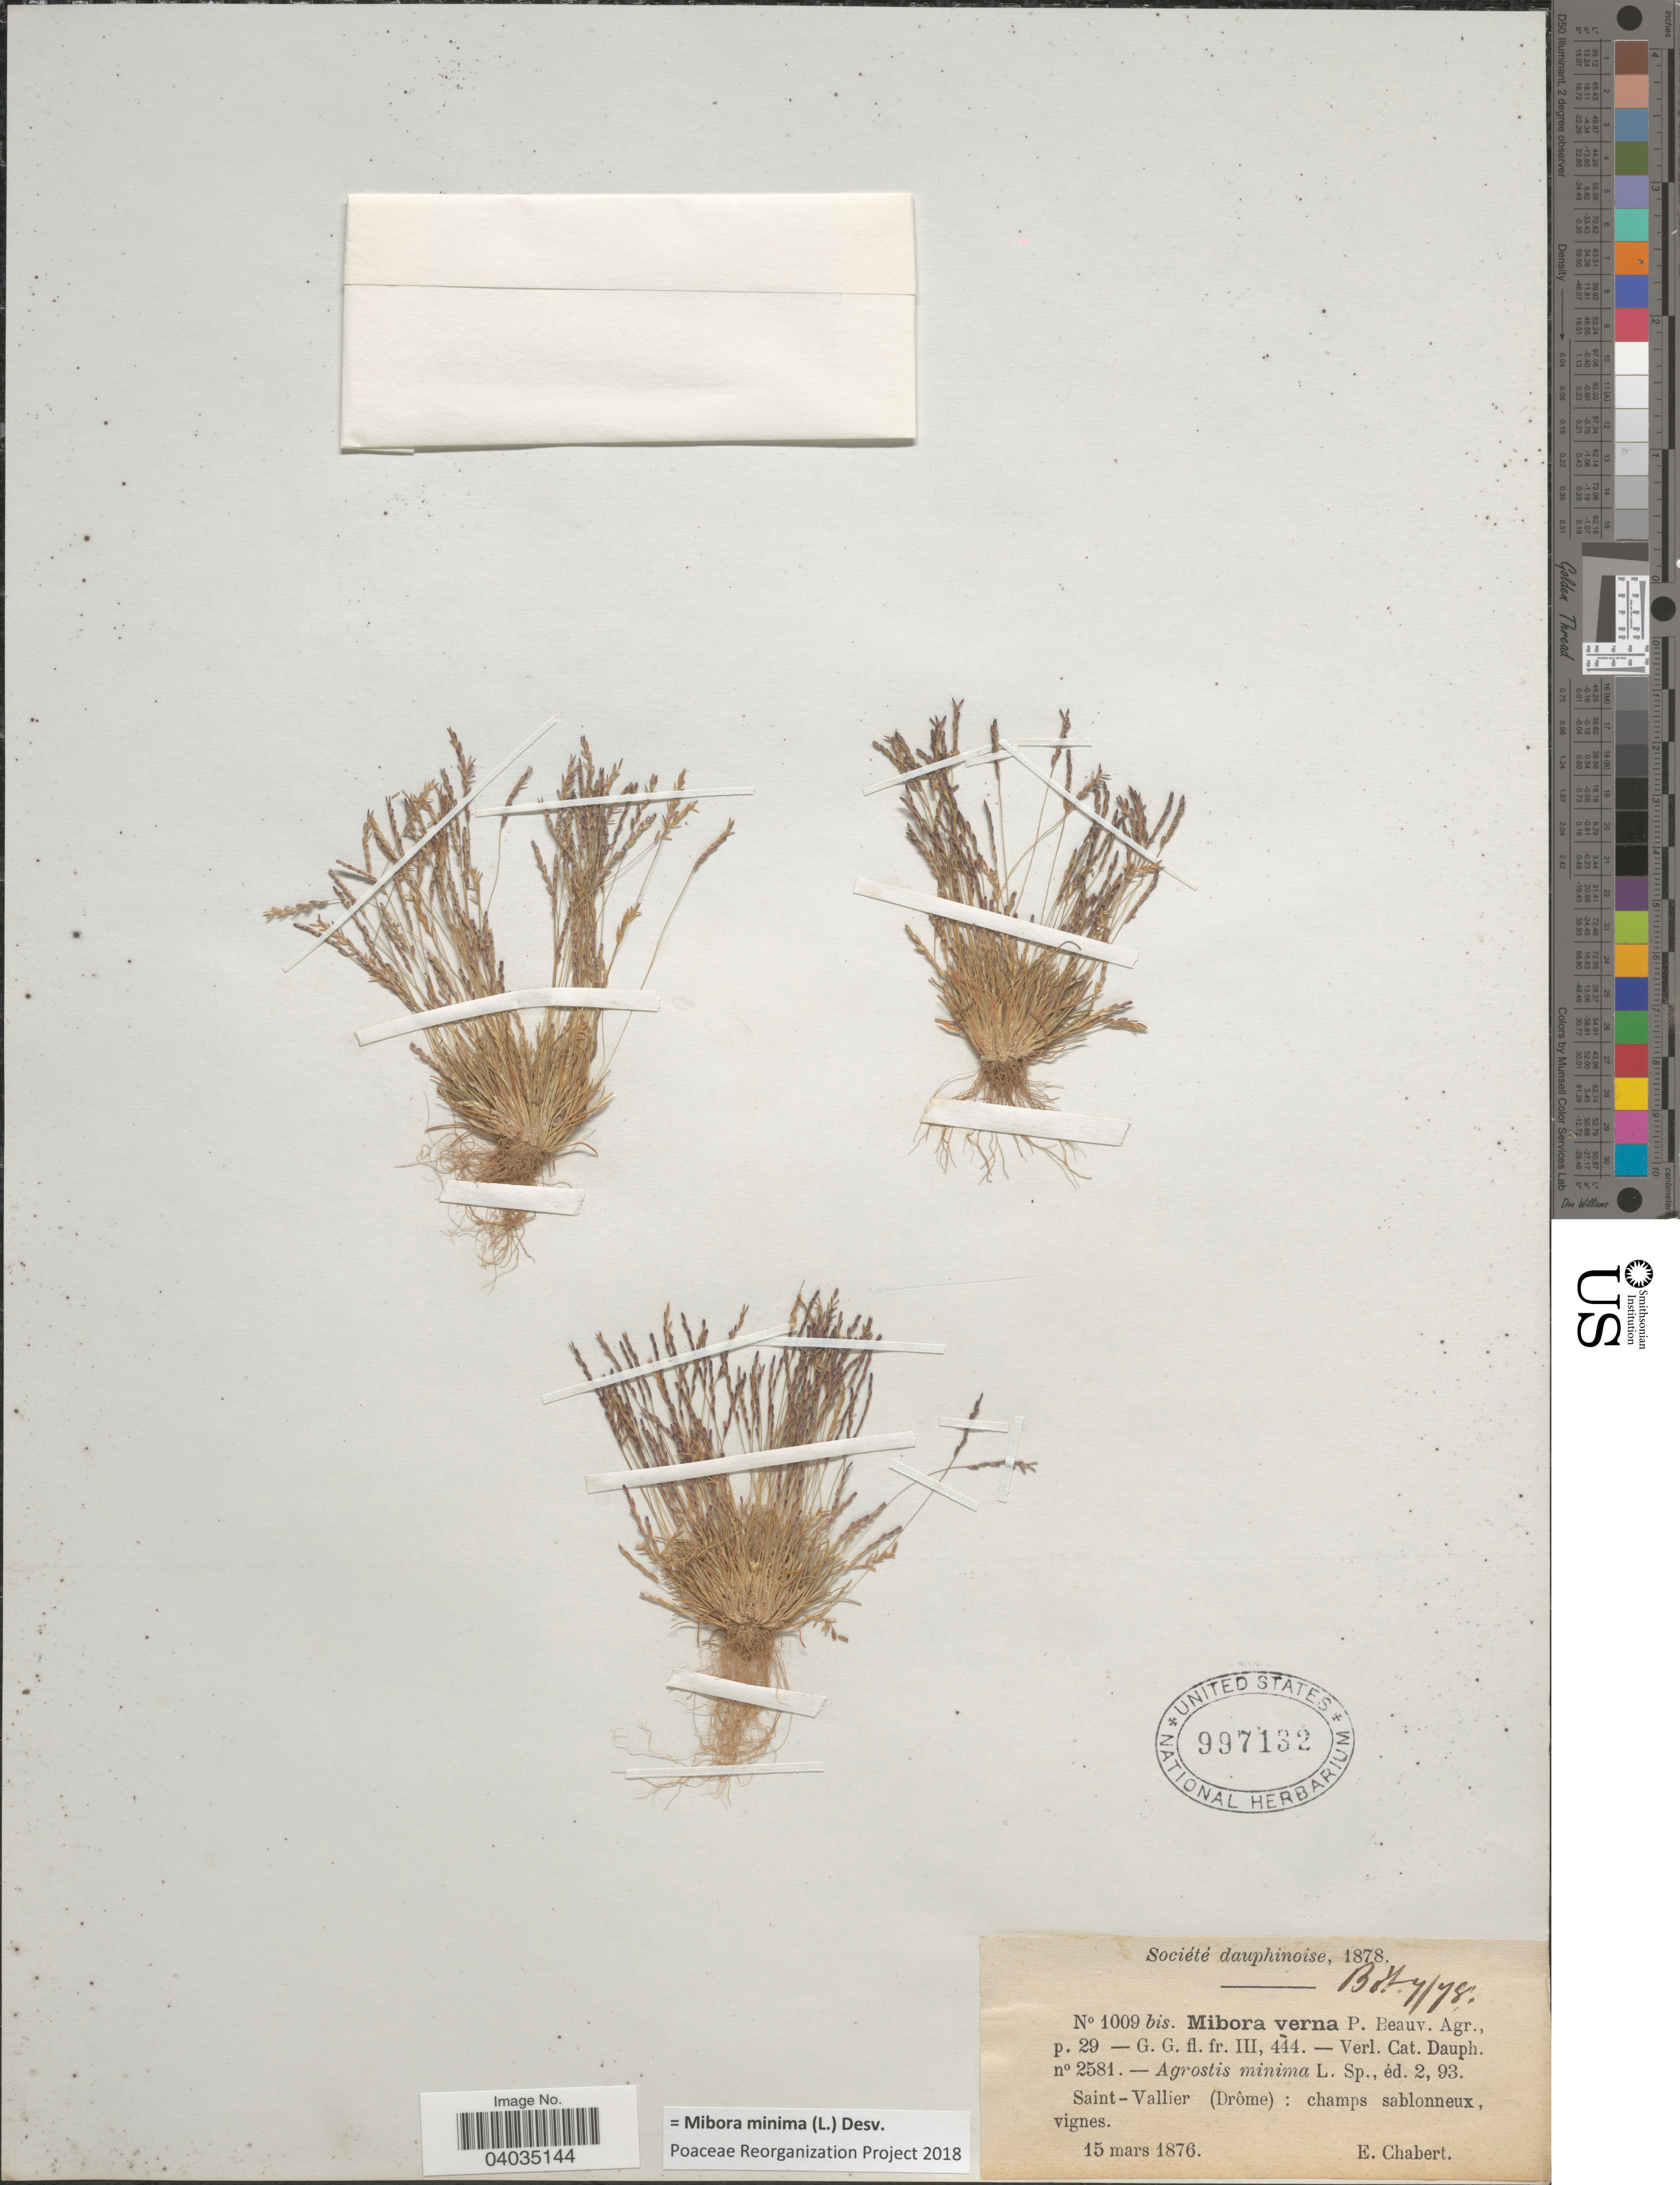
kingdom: Plantae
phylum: Tracheophyta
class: Liliopsida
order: Poales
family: Poaceae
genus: Mibora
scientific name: Mibora minima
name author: (L.) Desv.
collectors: Chabert, E.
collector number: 1009bis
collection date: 1876-03-15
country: France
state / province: Auvergne-Rhône-Alpes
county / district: Drôme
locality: Saint-Valllier (Drôme): champs sablonneux vignes.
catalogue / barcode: US 997132